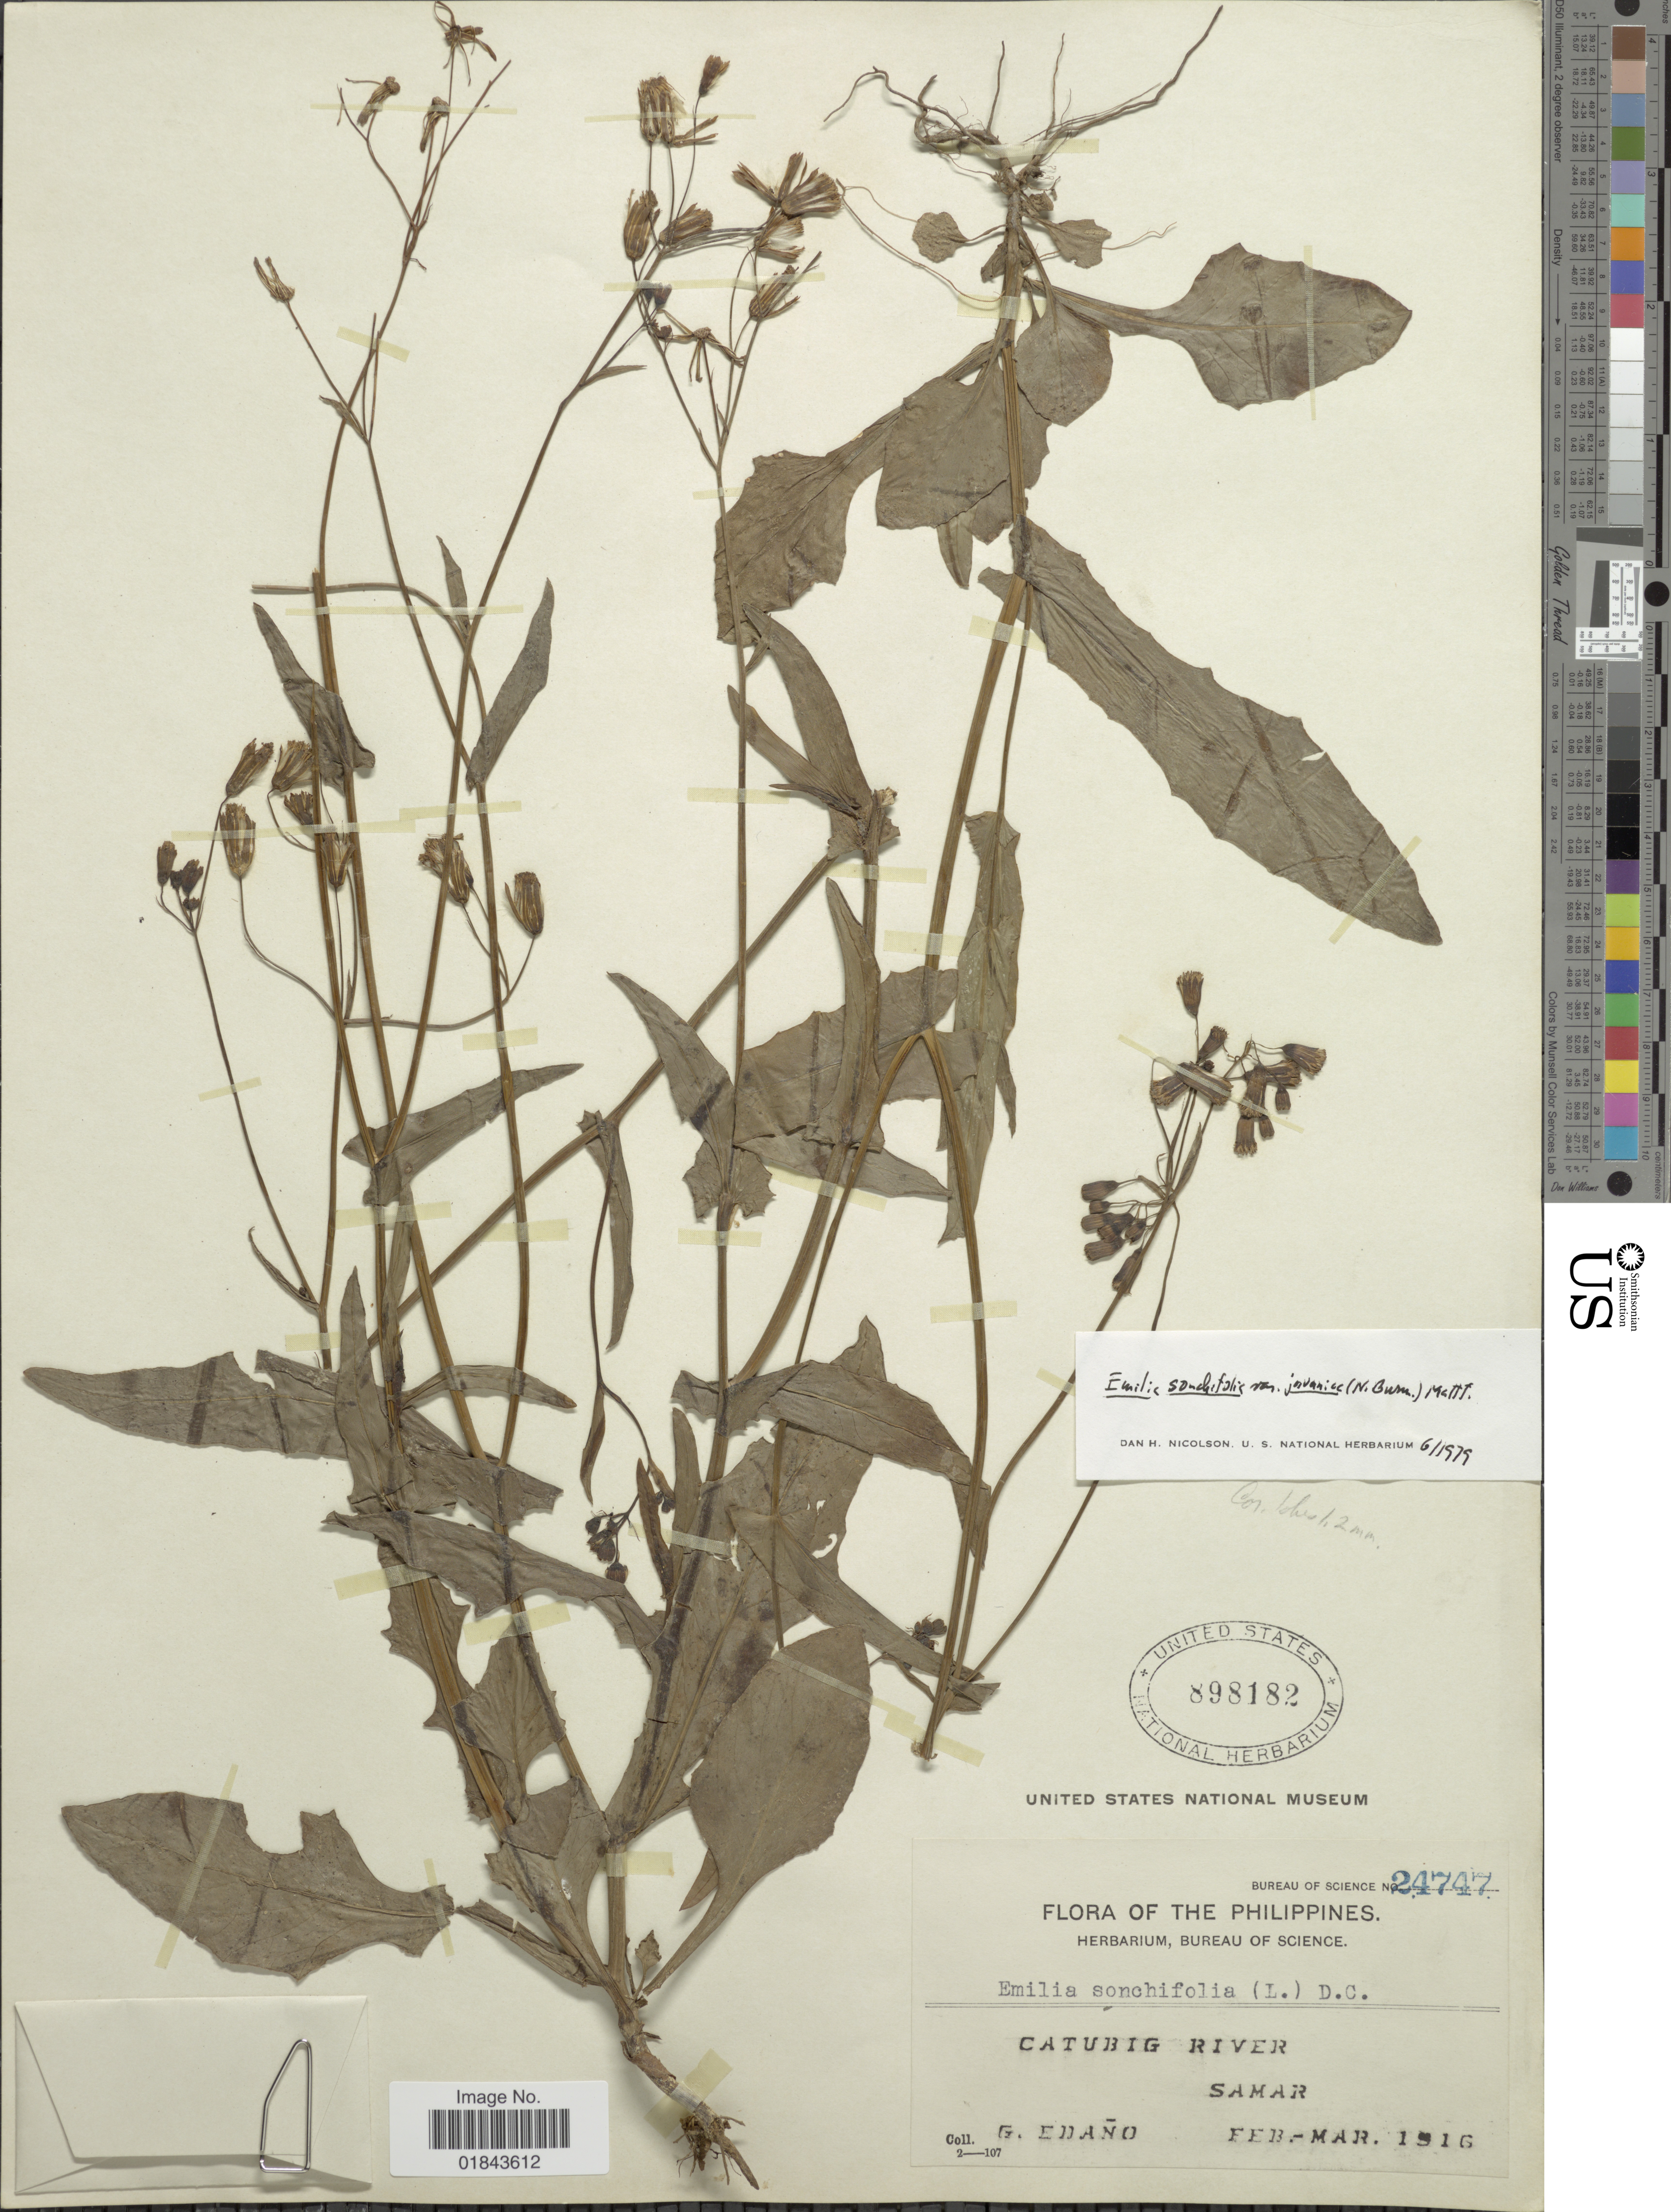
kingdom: Plantae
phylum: Tracheophyta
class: Magnoliopsida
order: Asterales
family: Asteraceae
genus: Emilia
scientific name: Emilia sonchifolia var. javanica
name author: (Burm. f.) Mattf.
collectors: G. Edaño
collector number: Bureau of Science 24747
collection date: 1916-02/1916-03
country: Philippines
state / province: Eastern Visayas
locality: Catubig River, Samar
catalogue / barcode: US 898182